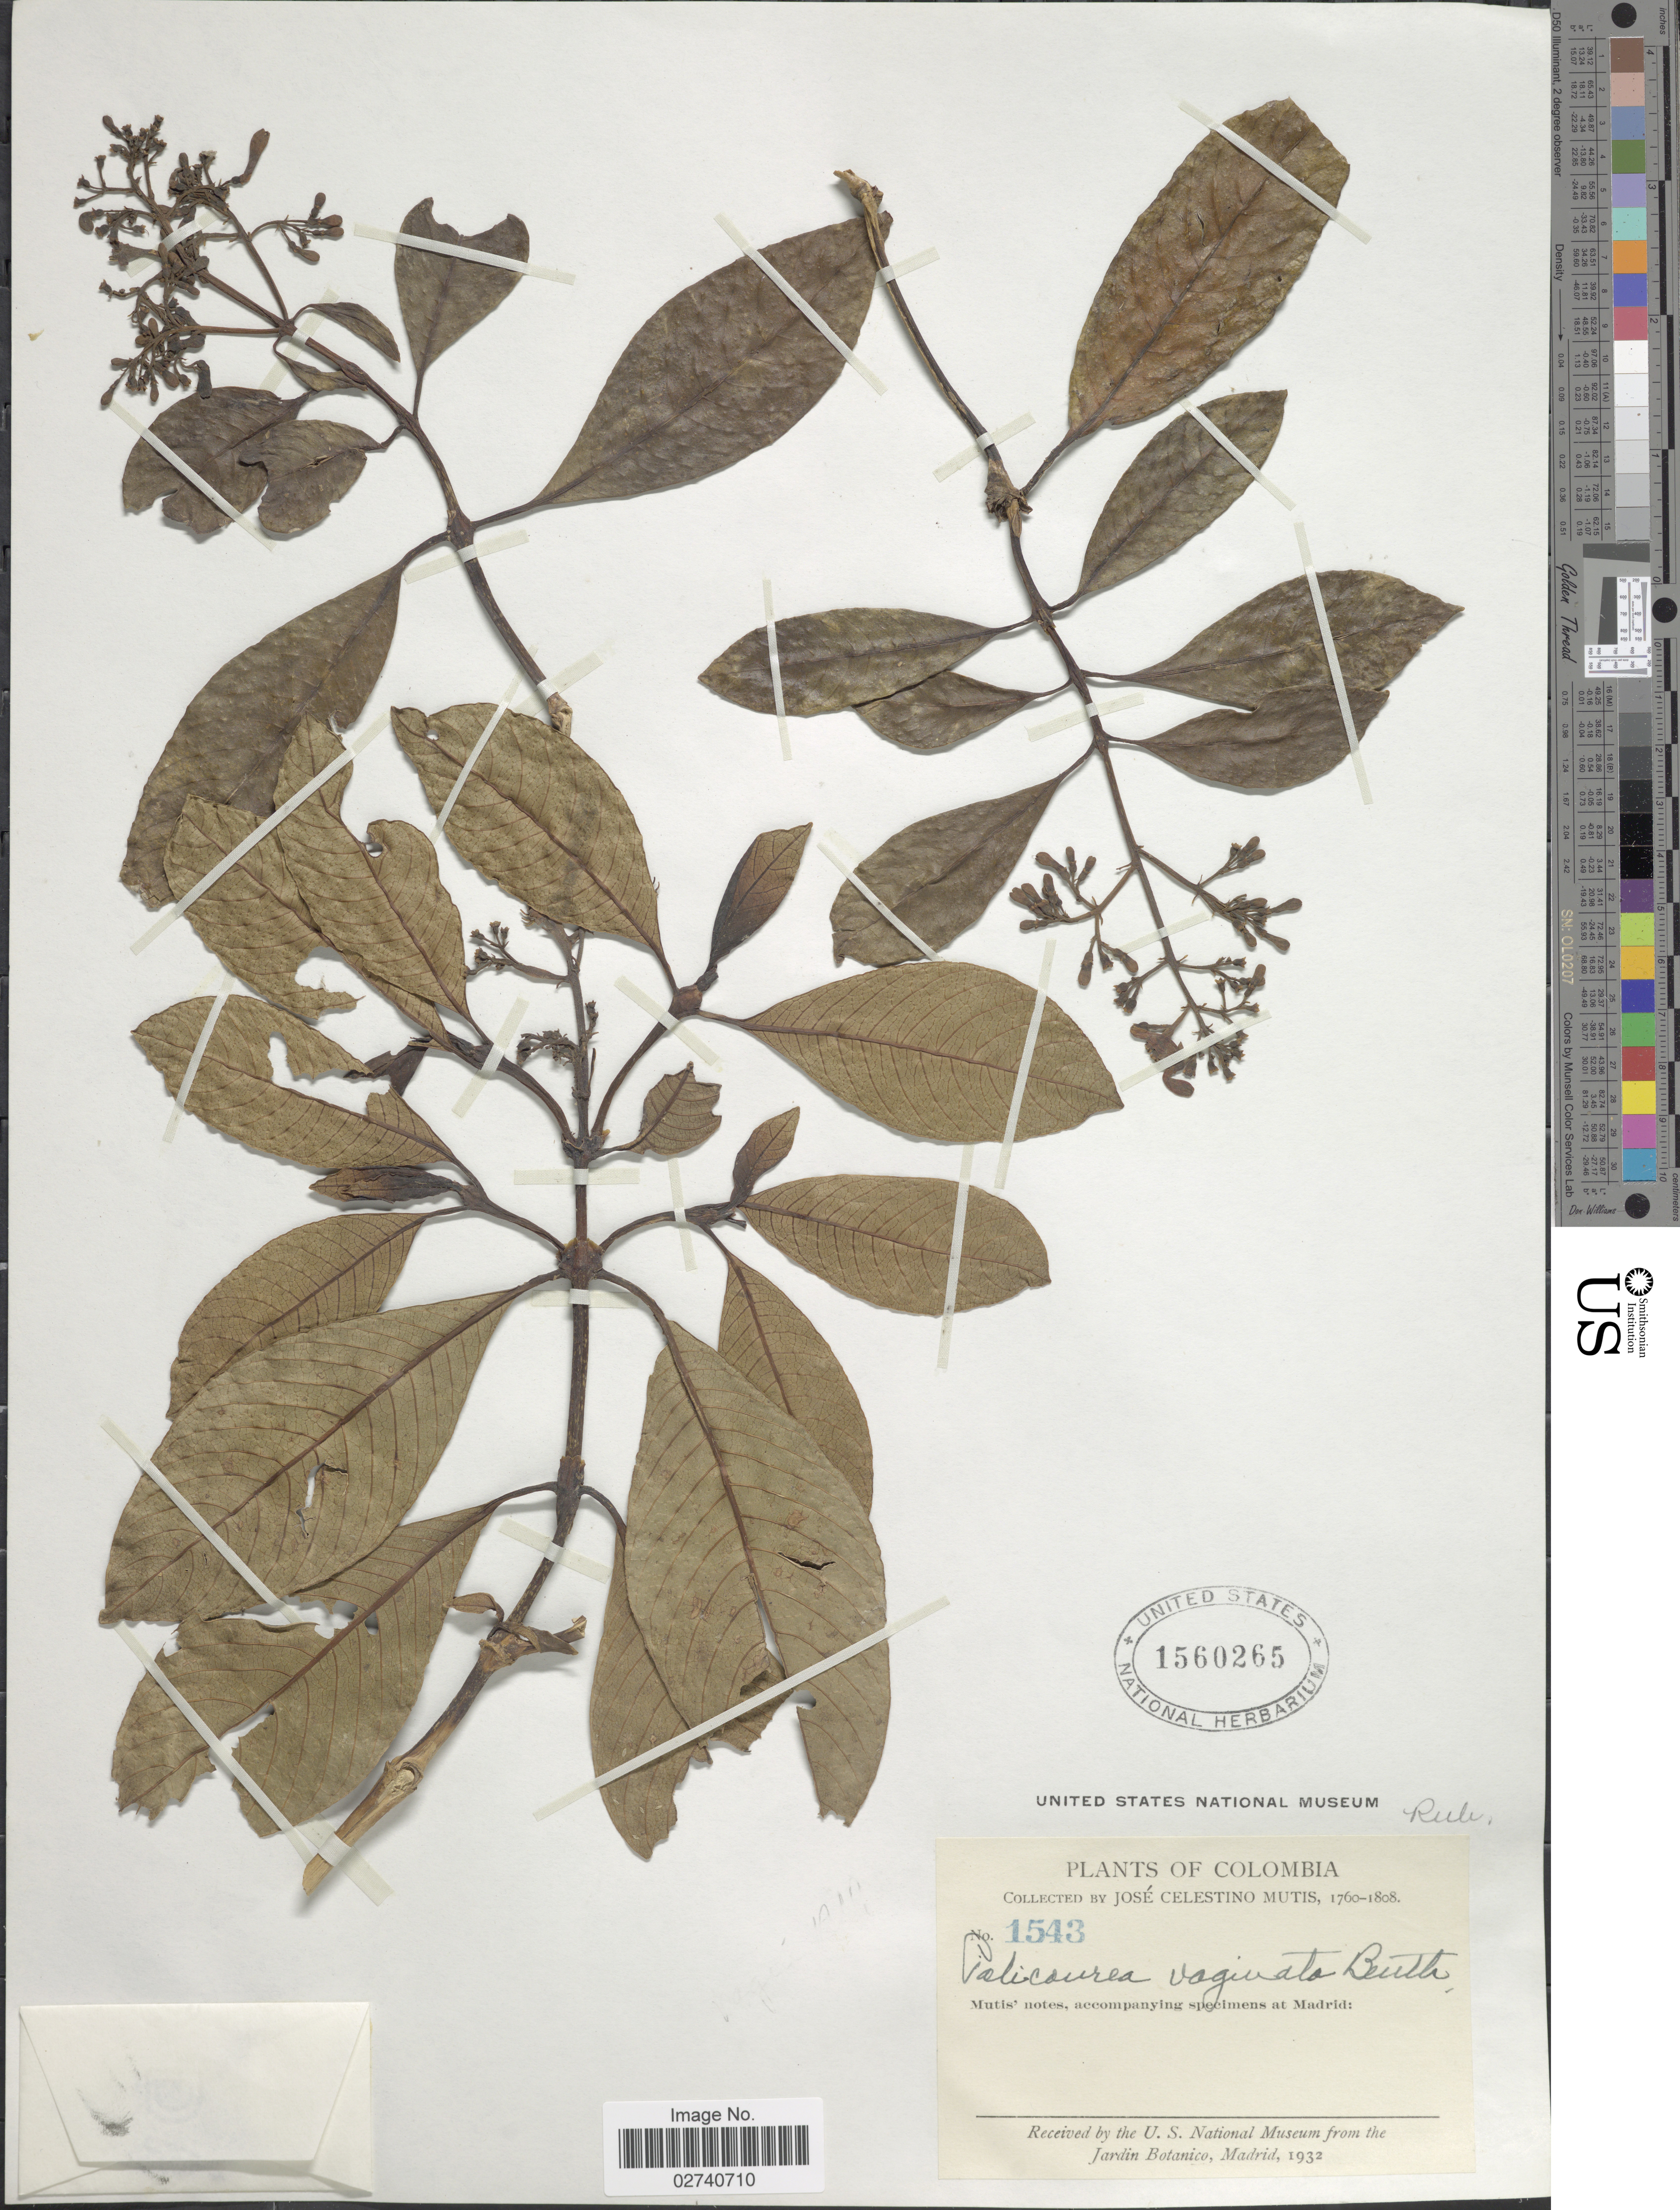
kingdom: Plantae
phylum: Tracheophyta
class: Magnoliopsida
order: Gentianales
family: Rubiaceae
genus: Palicourea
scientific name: Palicourea vaginata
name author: Benth.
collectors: J. C. B. Mutis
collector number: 1543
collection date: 1760/1808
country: Colombia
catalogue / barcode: US 1560265